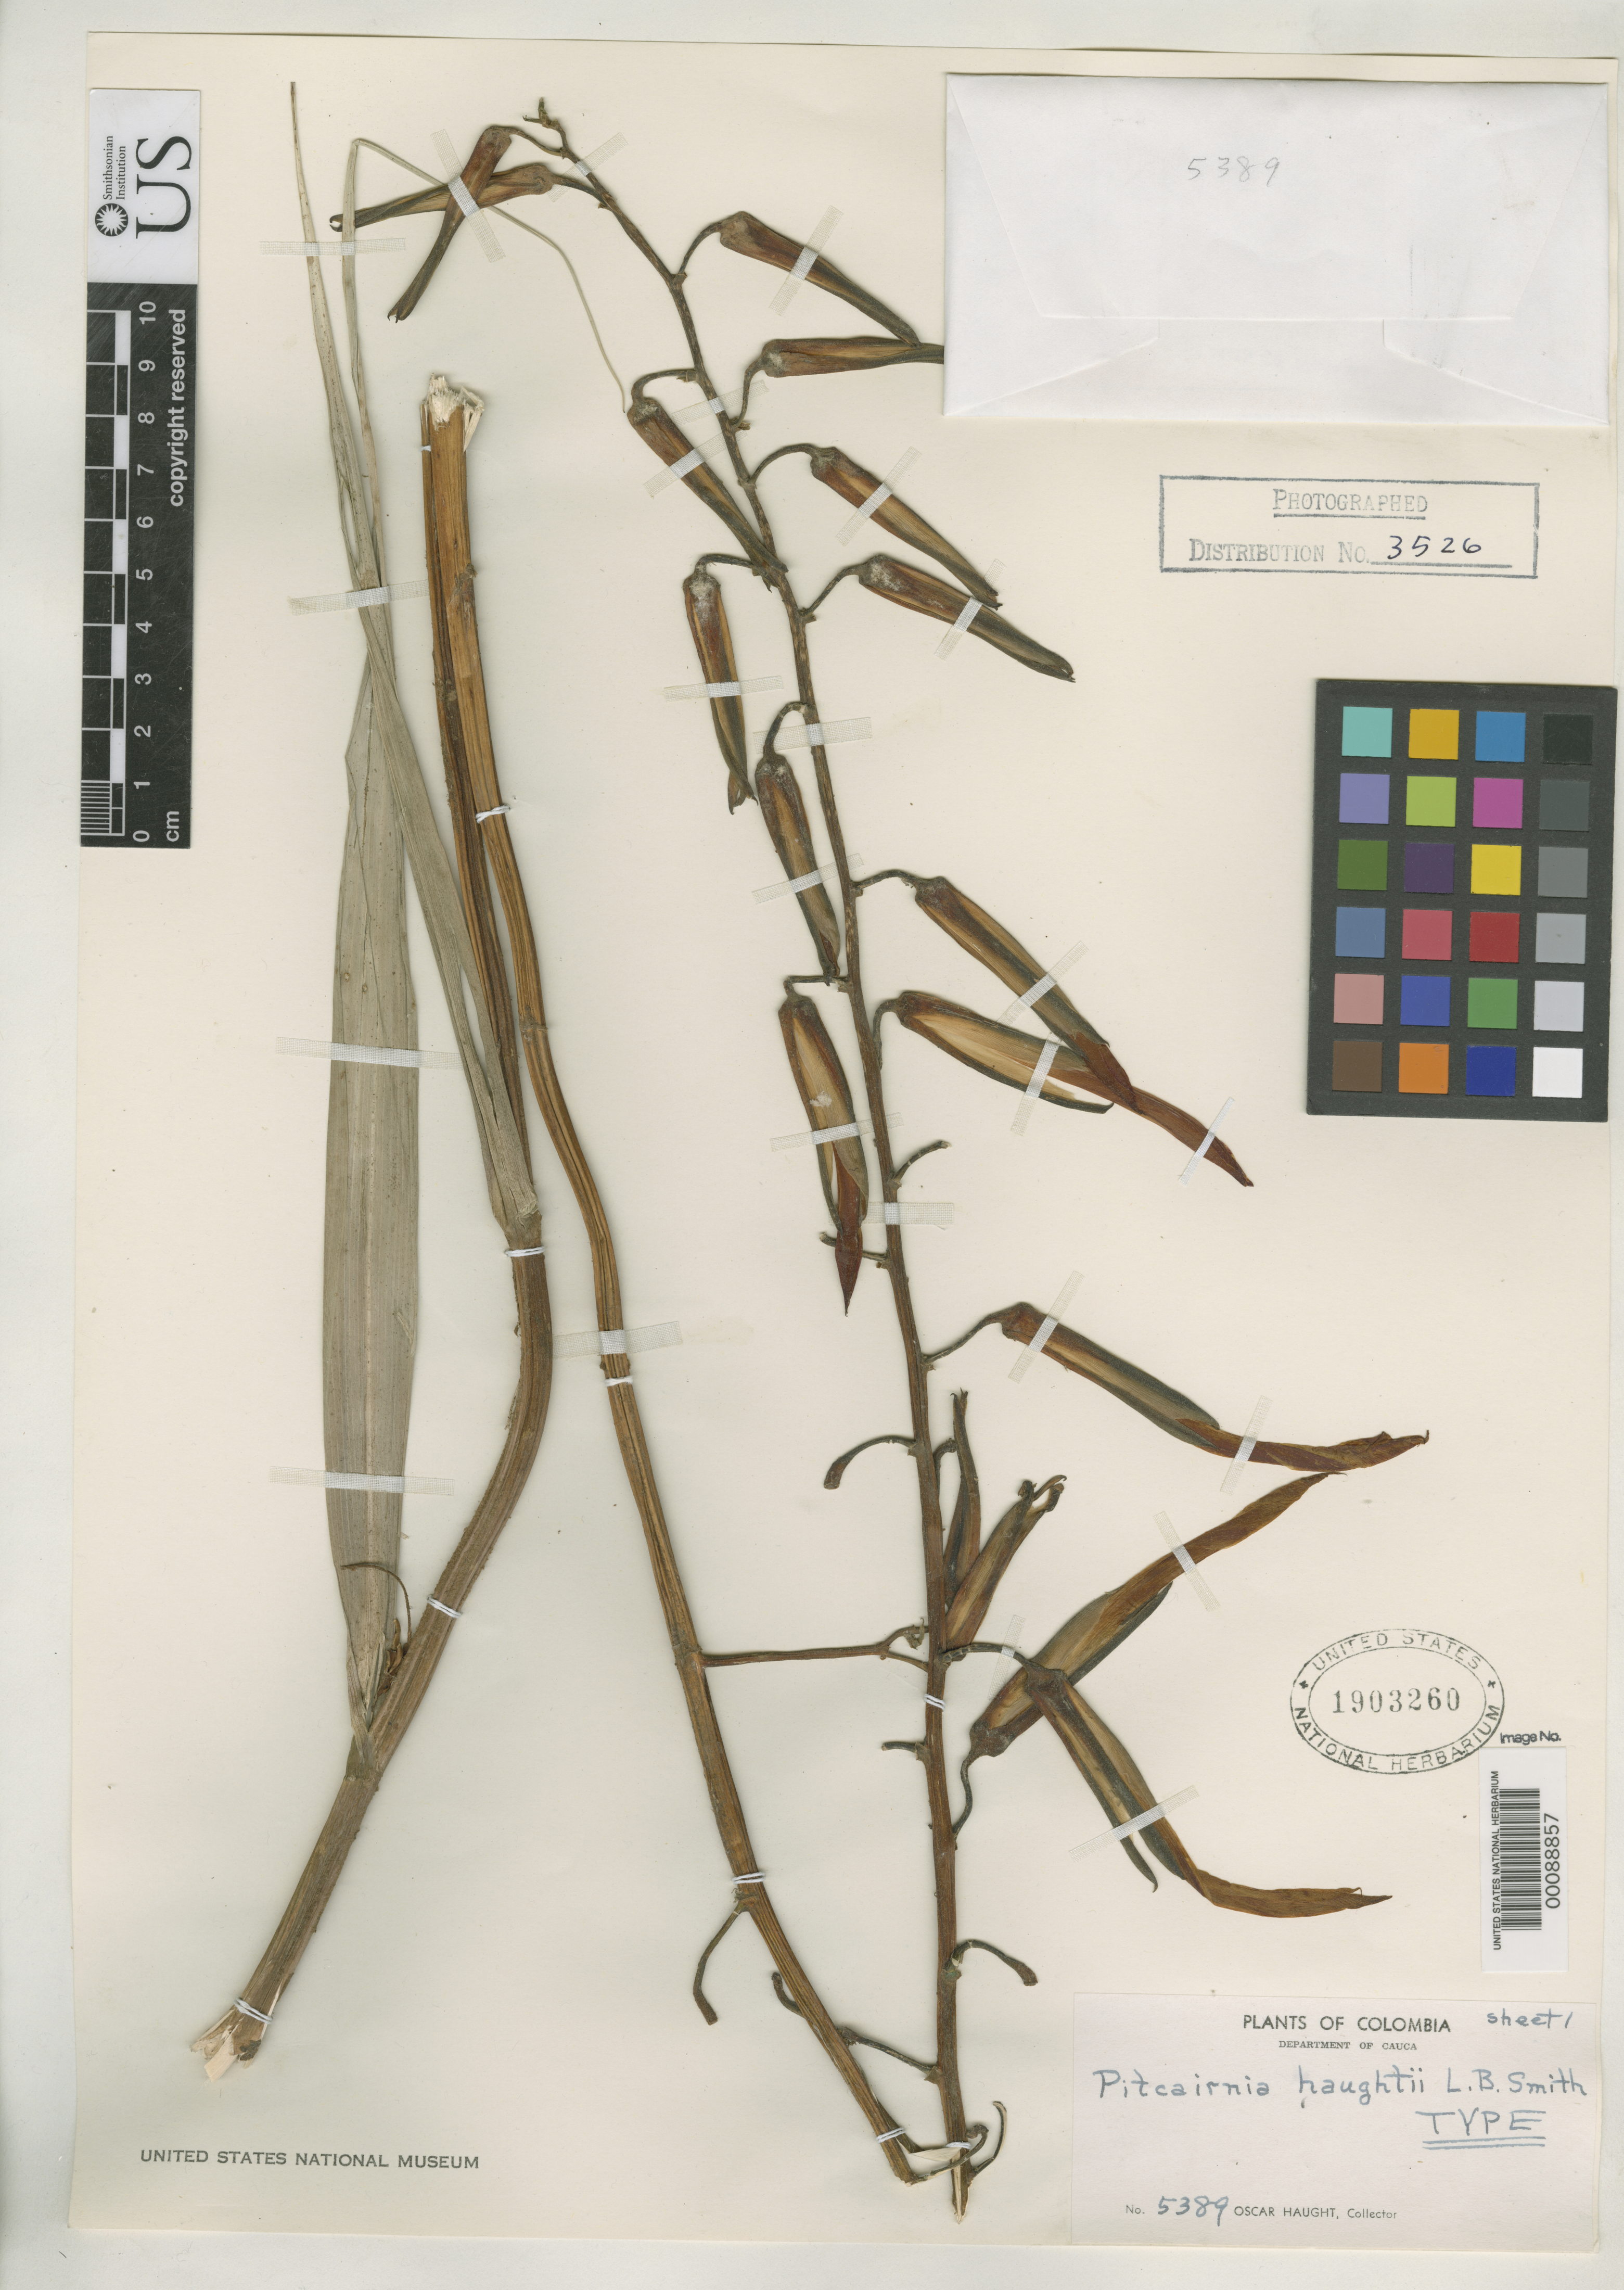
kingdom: Plantae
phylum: Tracheophyta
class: Liliopsida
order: Poales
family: Bromeliaceae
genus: Pitcairnia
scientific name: Pitcairnia haughtii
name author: L.B. Sm.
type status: Holotype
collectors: O. L. Haught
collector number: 5389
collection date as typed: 24 Dec 1946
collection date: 1946-12-24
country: Colombia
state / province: Cauca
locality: Chuare.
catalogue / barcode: US 1903260